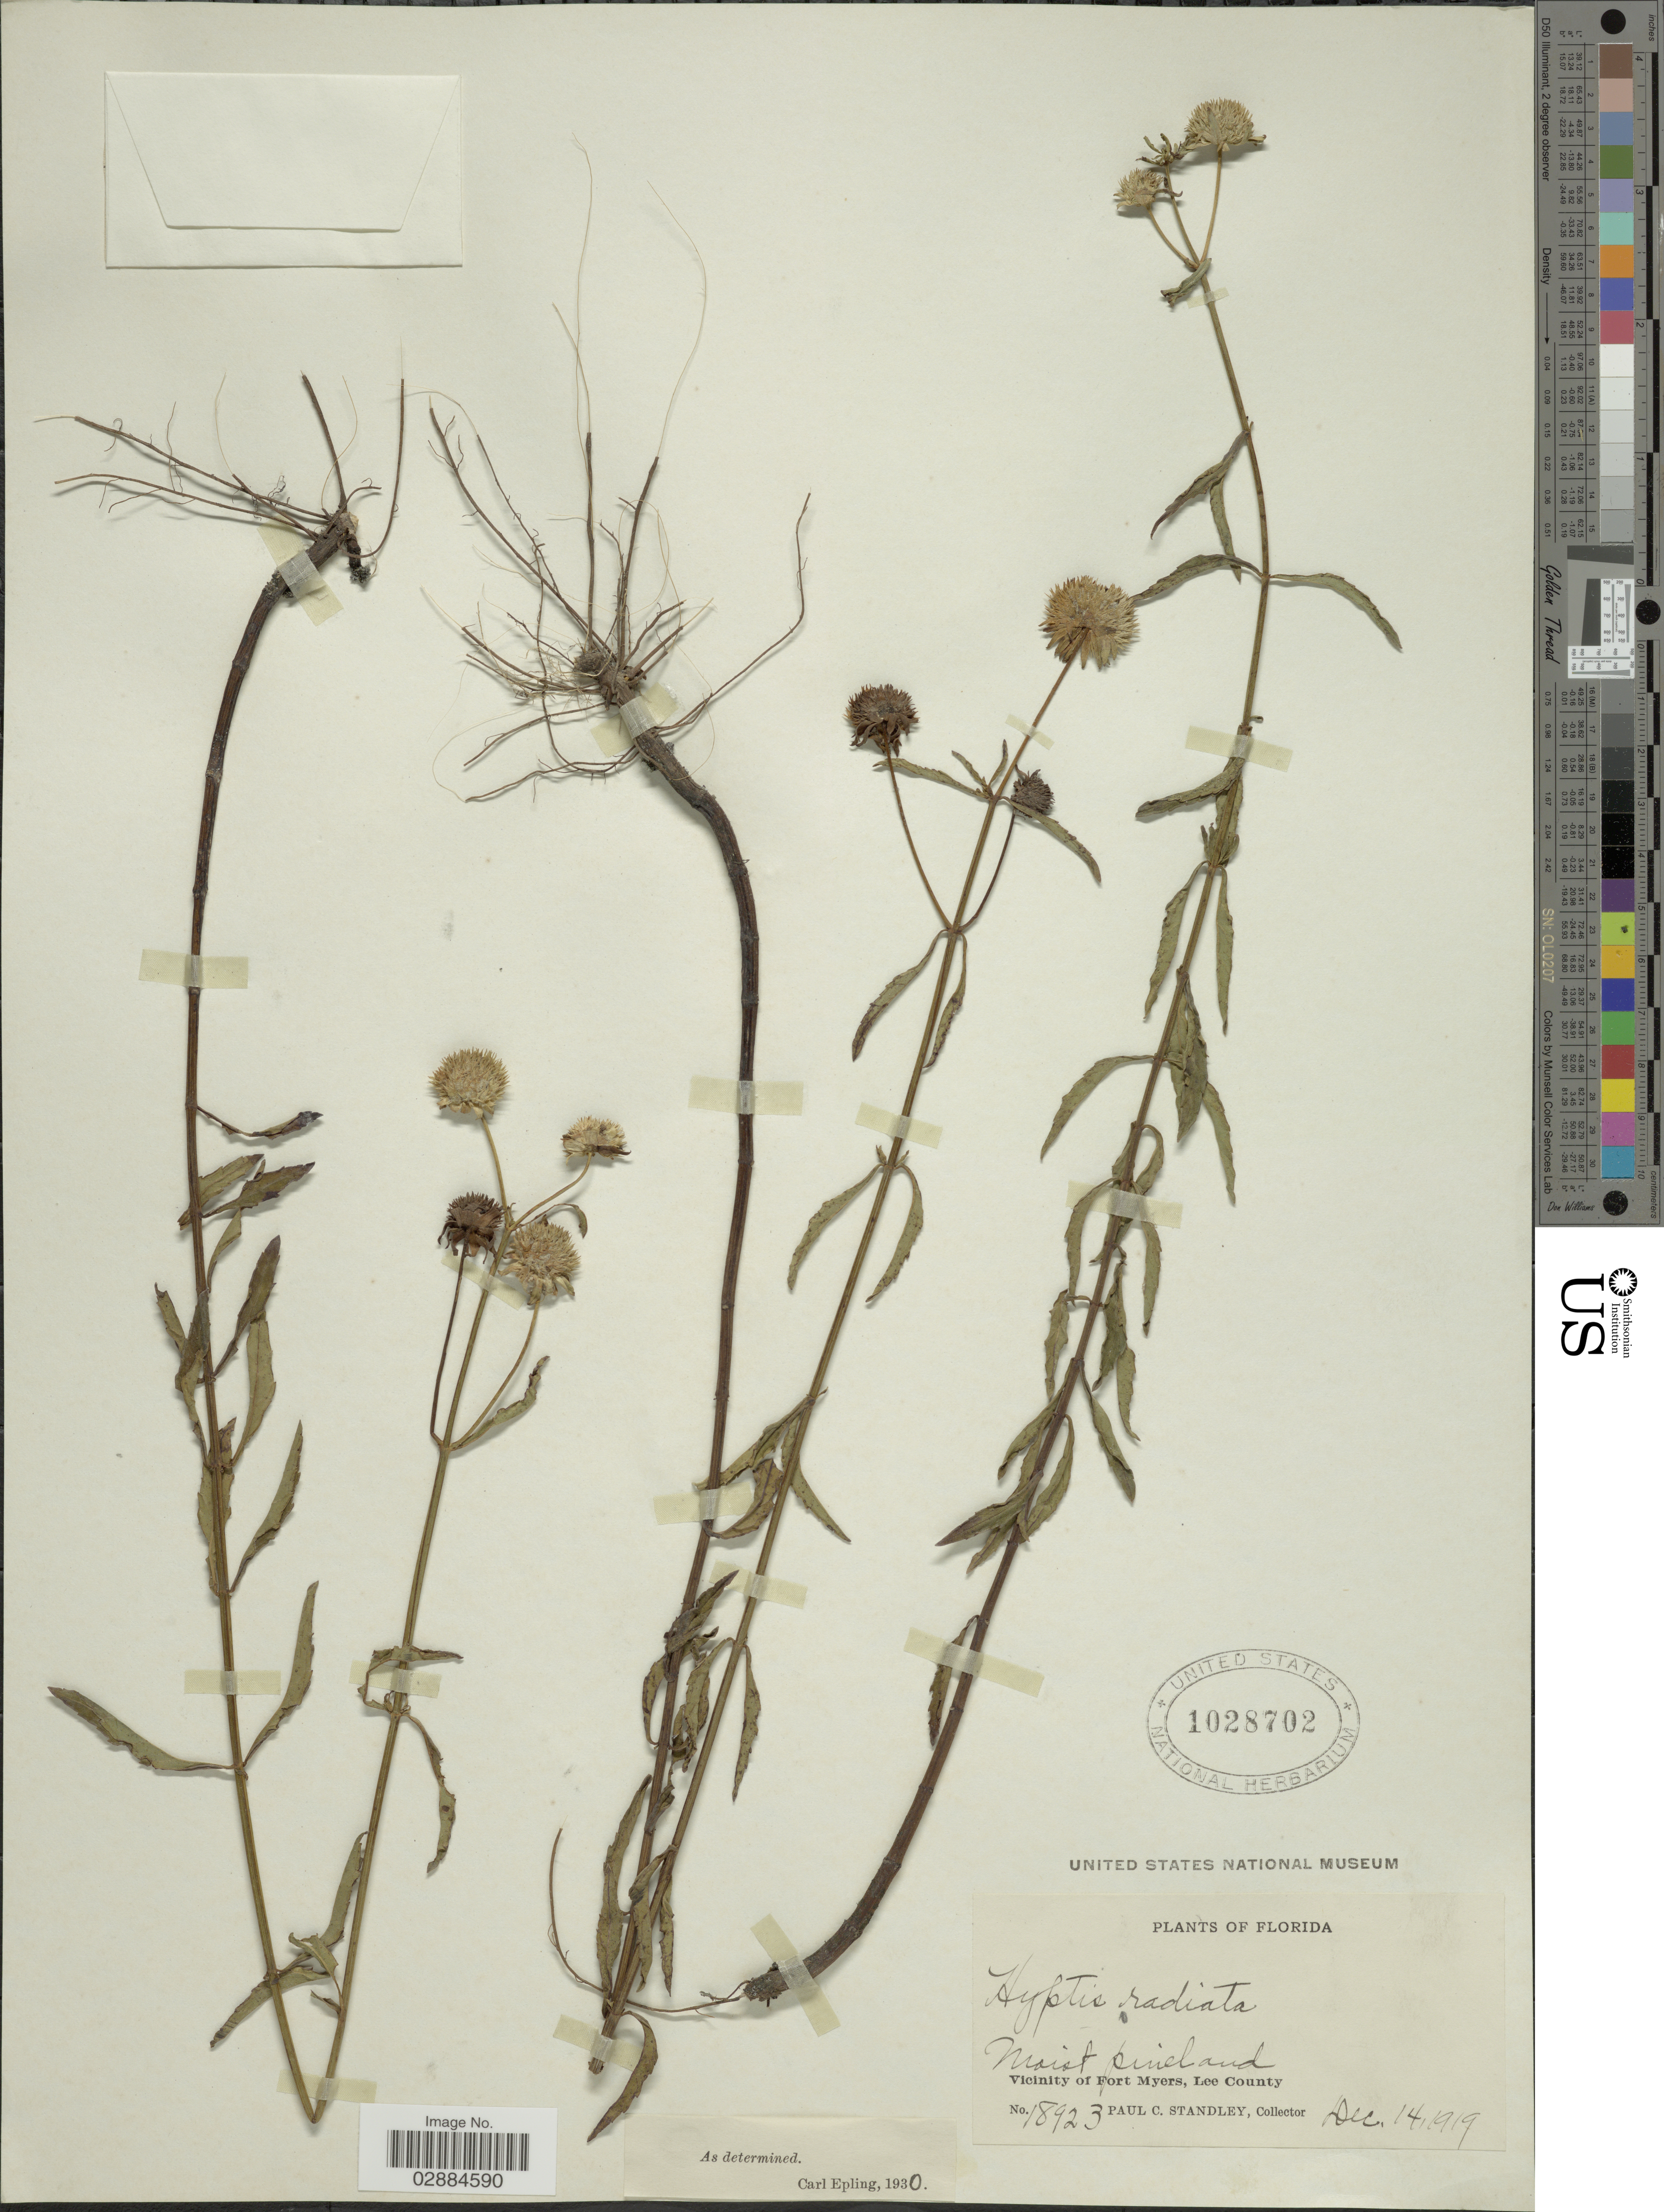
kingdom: Plantae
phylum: Tracheophyta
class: Magnoliopsida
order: Lamiales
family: Lamiaceae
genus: Hyptis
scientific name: Hyptis radiata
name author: Kunth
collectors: P. C. Standley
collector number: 18923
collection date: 1919-12-14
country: United States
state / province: Florida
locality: Vicinity of Fort Myers, Lee County.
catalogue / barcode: US 1028702